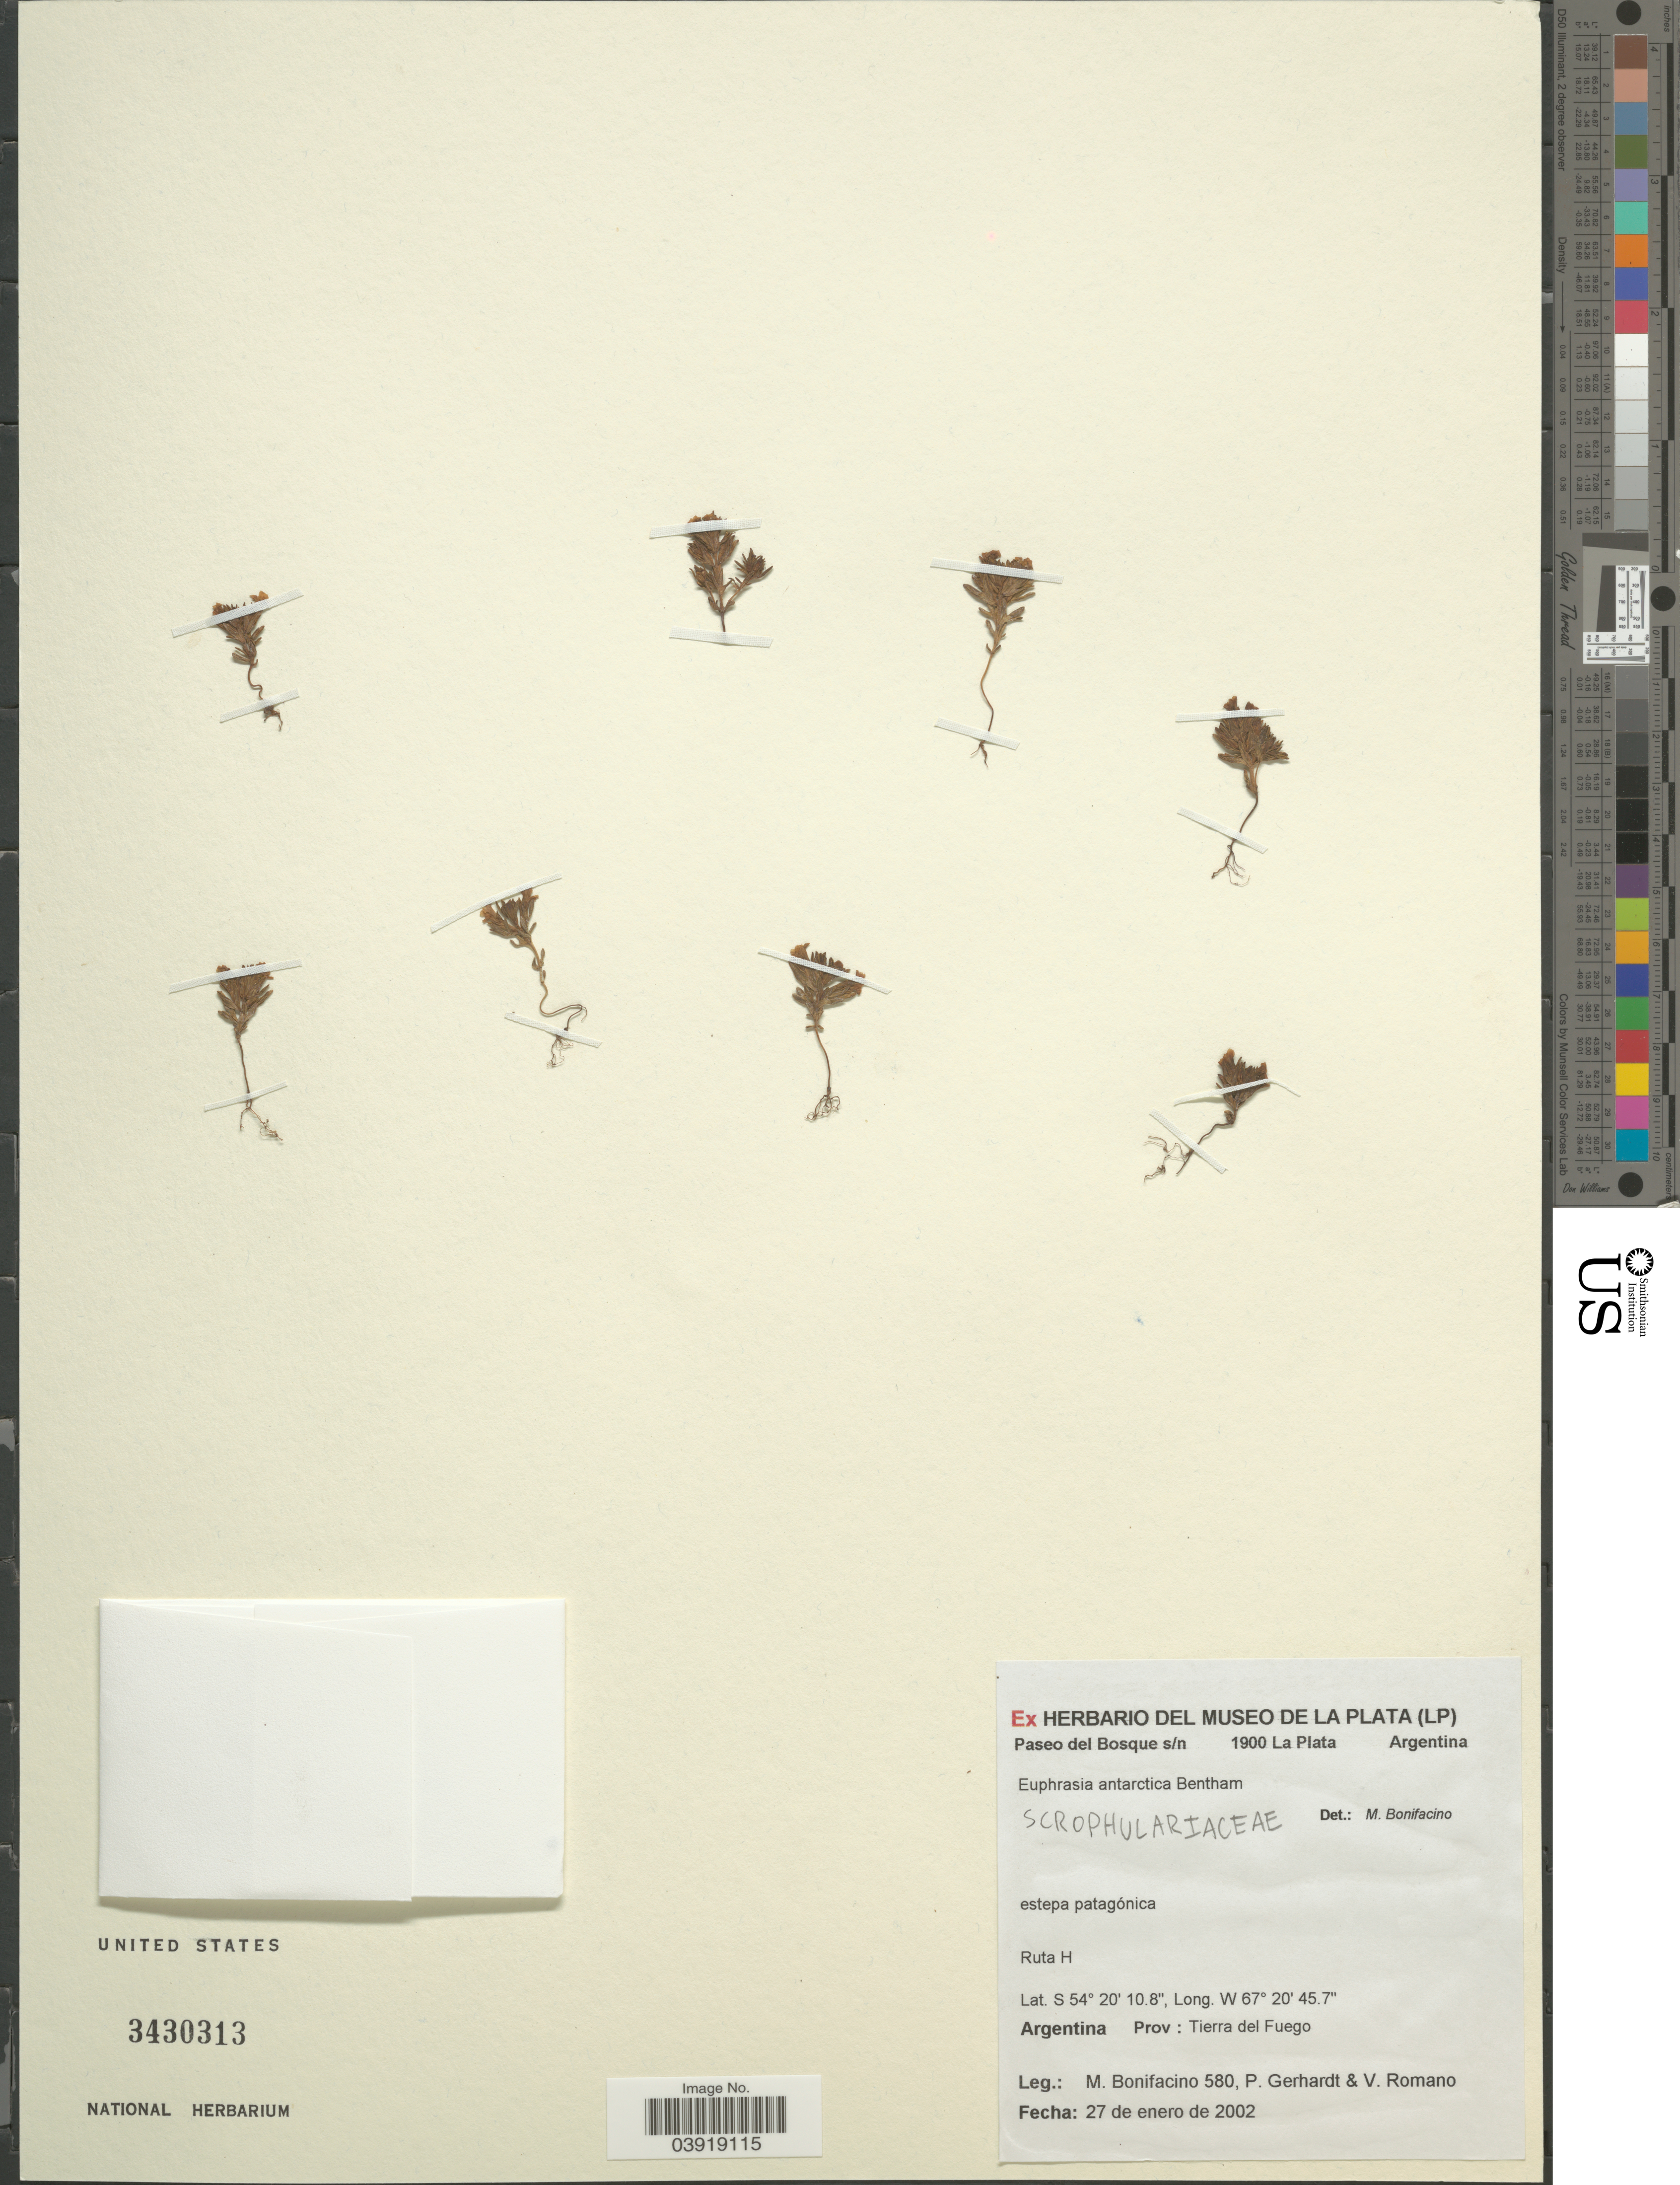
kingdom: Plantae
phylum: Tracheophyta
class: Magnoliopsida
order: Lamiales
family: Orobanchaceae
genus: Euphrasia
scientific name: Euphrasia antarctica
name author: Benth.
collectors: M. Bonifacino, P. Gerhardt & V. Romano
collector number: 0580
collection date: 2002-01-27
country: Argentina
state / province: Tierra del Fuego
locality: Ruta H.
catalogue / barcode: US 3430313